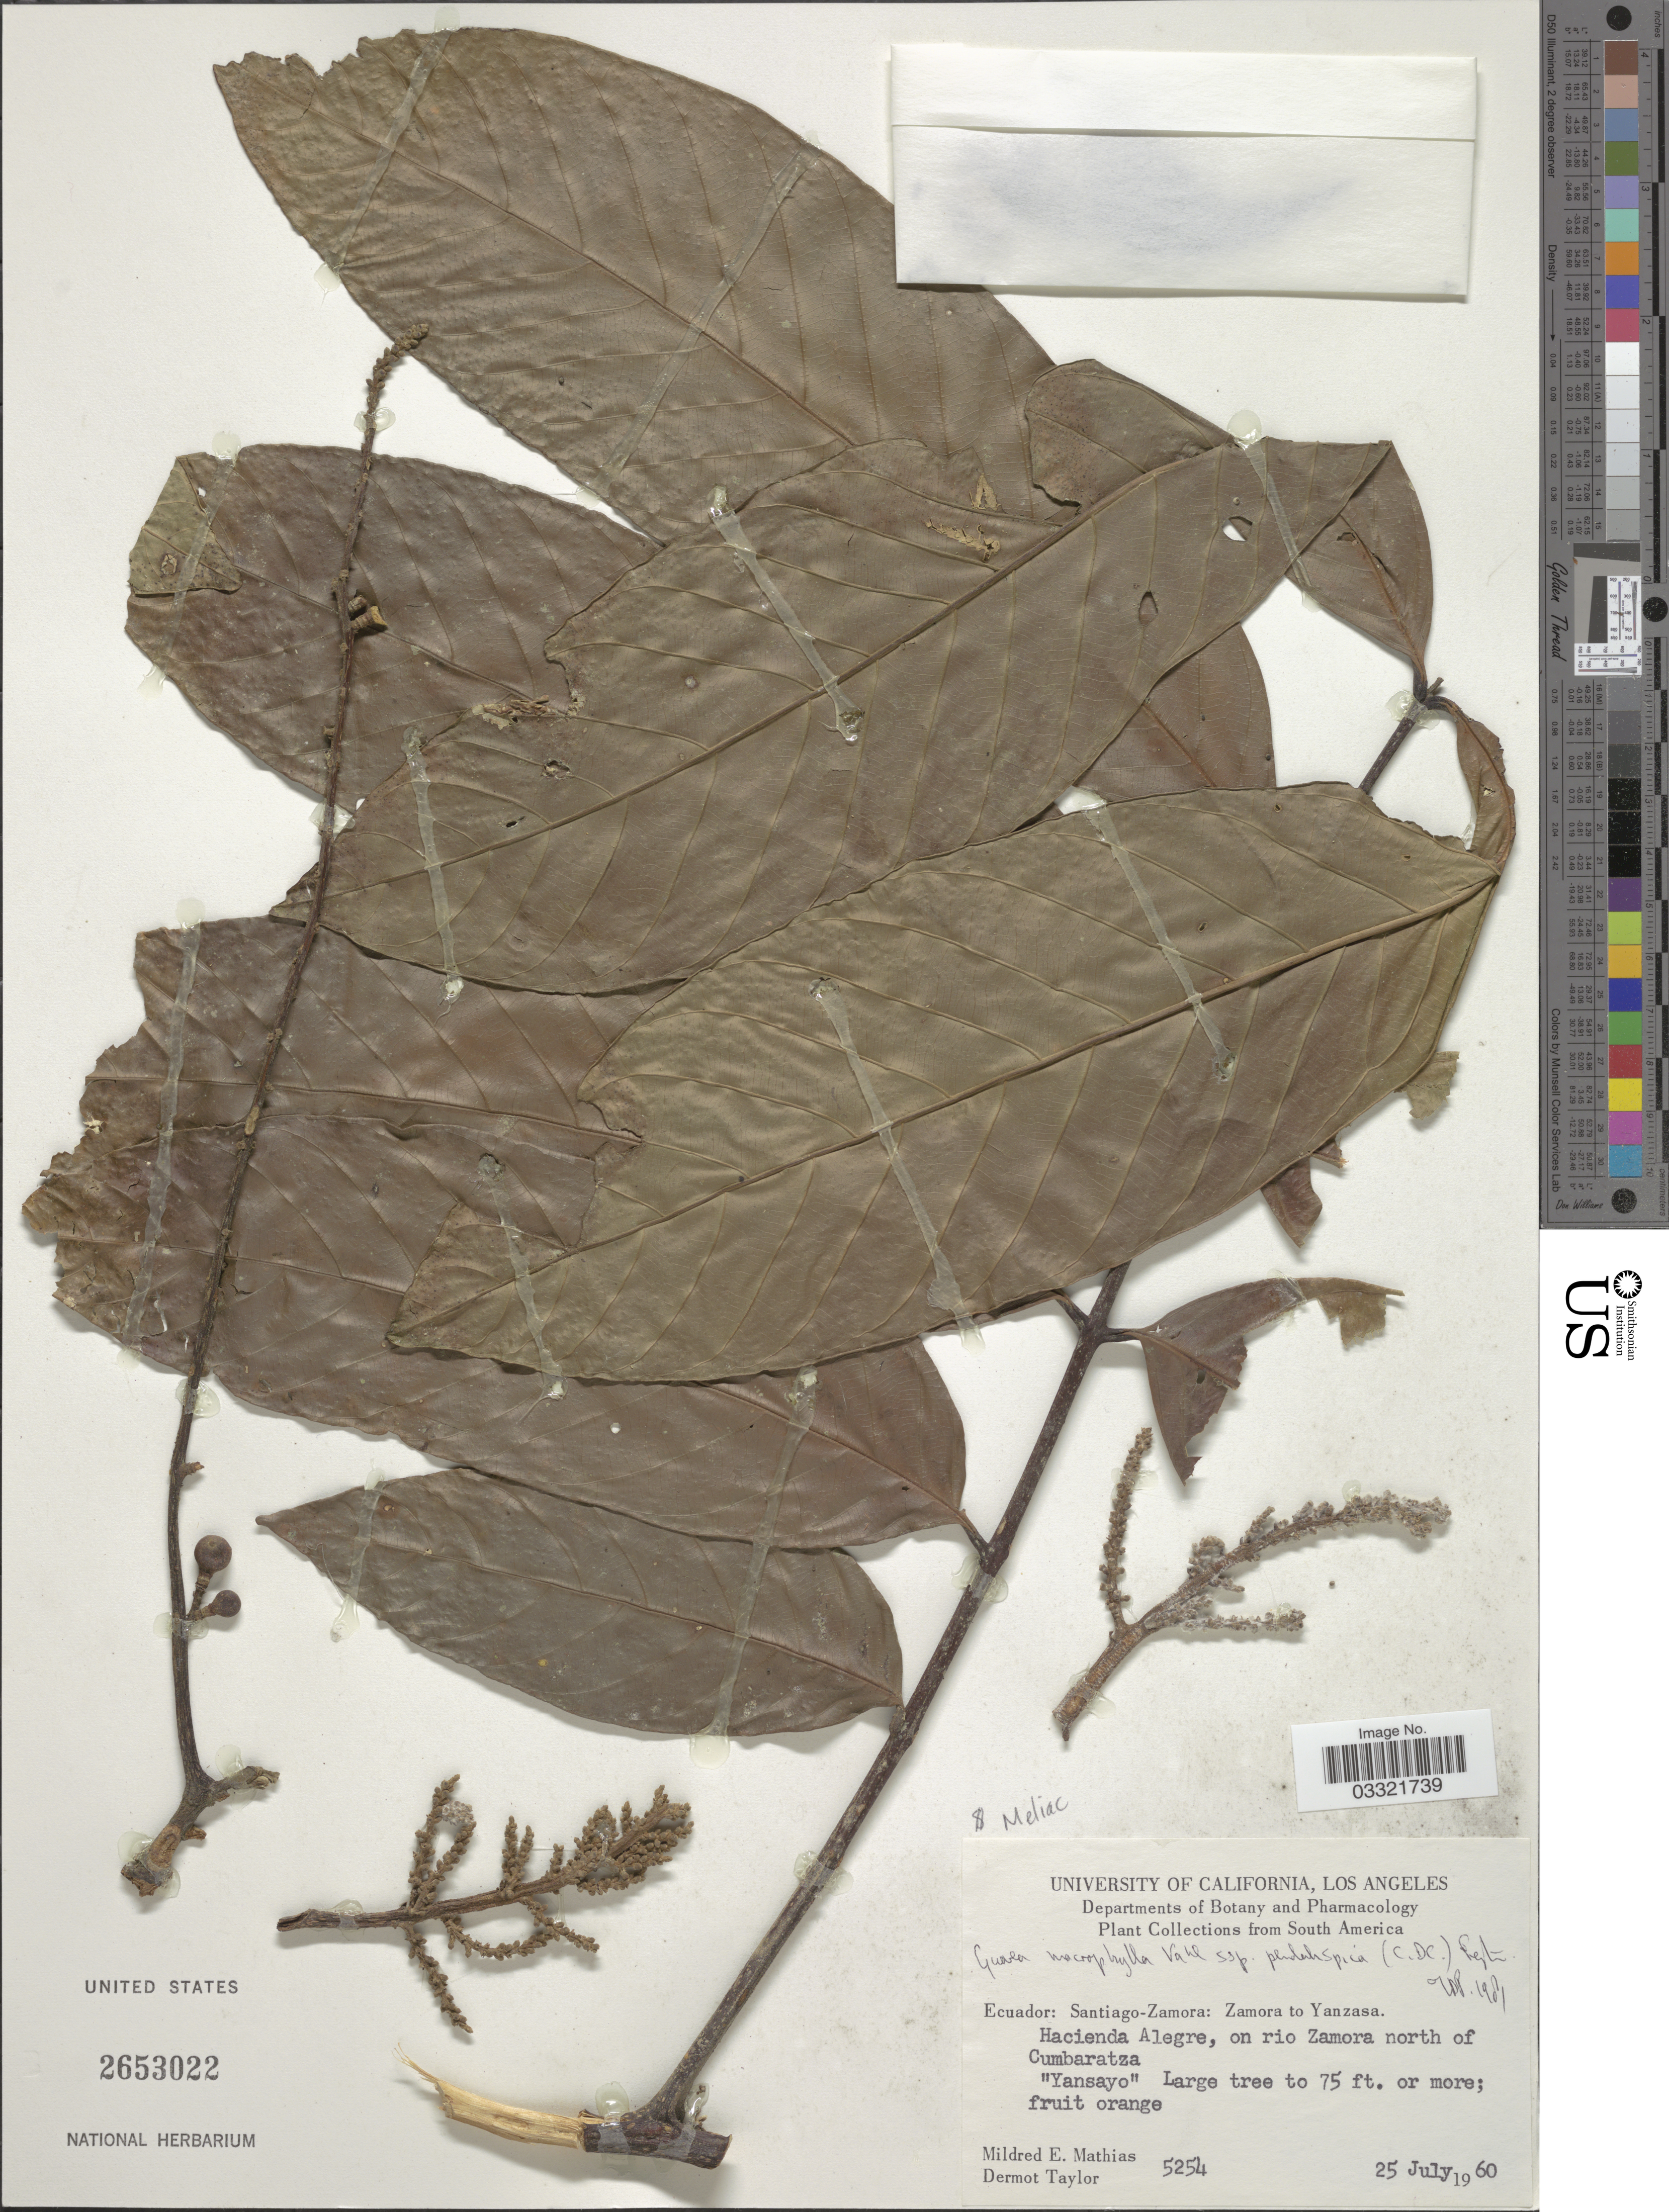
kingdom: Plantae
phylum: Tracheophyta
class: Magnoliopsida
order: Sapindales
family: Meliaceae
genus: Guarea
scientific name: Guarea macrophylla subsp. pendulispica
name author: (C. DC.) T.D. Penn.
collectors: M. E. Mathias & D. Taylor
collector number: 5254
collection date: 1960-07-25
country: Ecuador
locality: Santiago-Zamora: Zamora to Yanzasa. Hacienda Alegre, on rio Zamora north of Cumbaratza.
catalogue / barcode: US 2653022